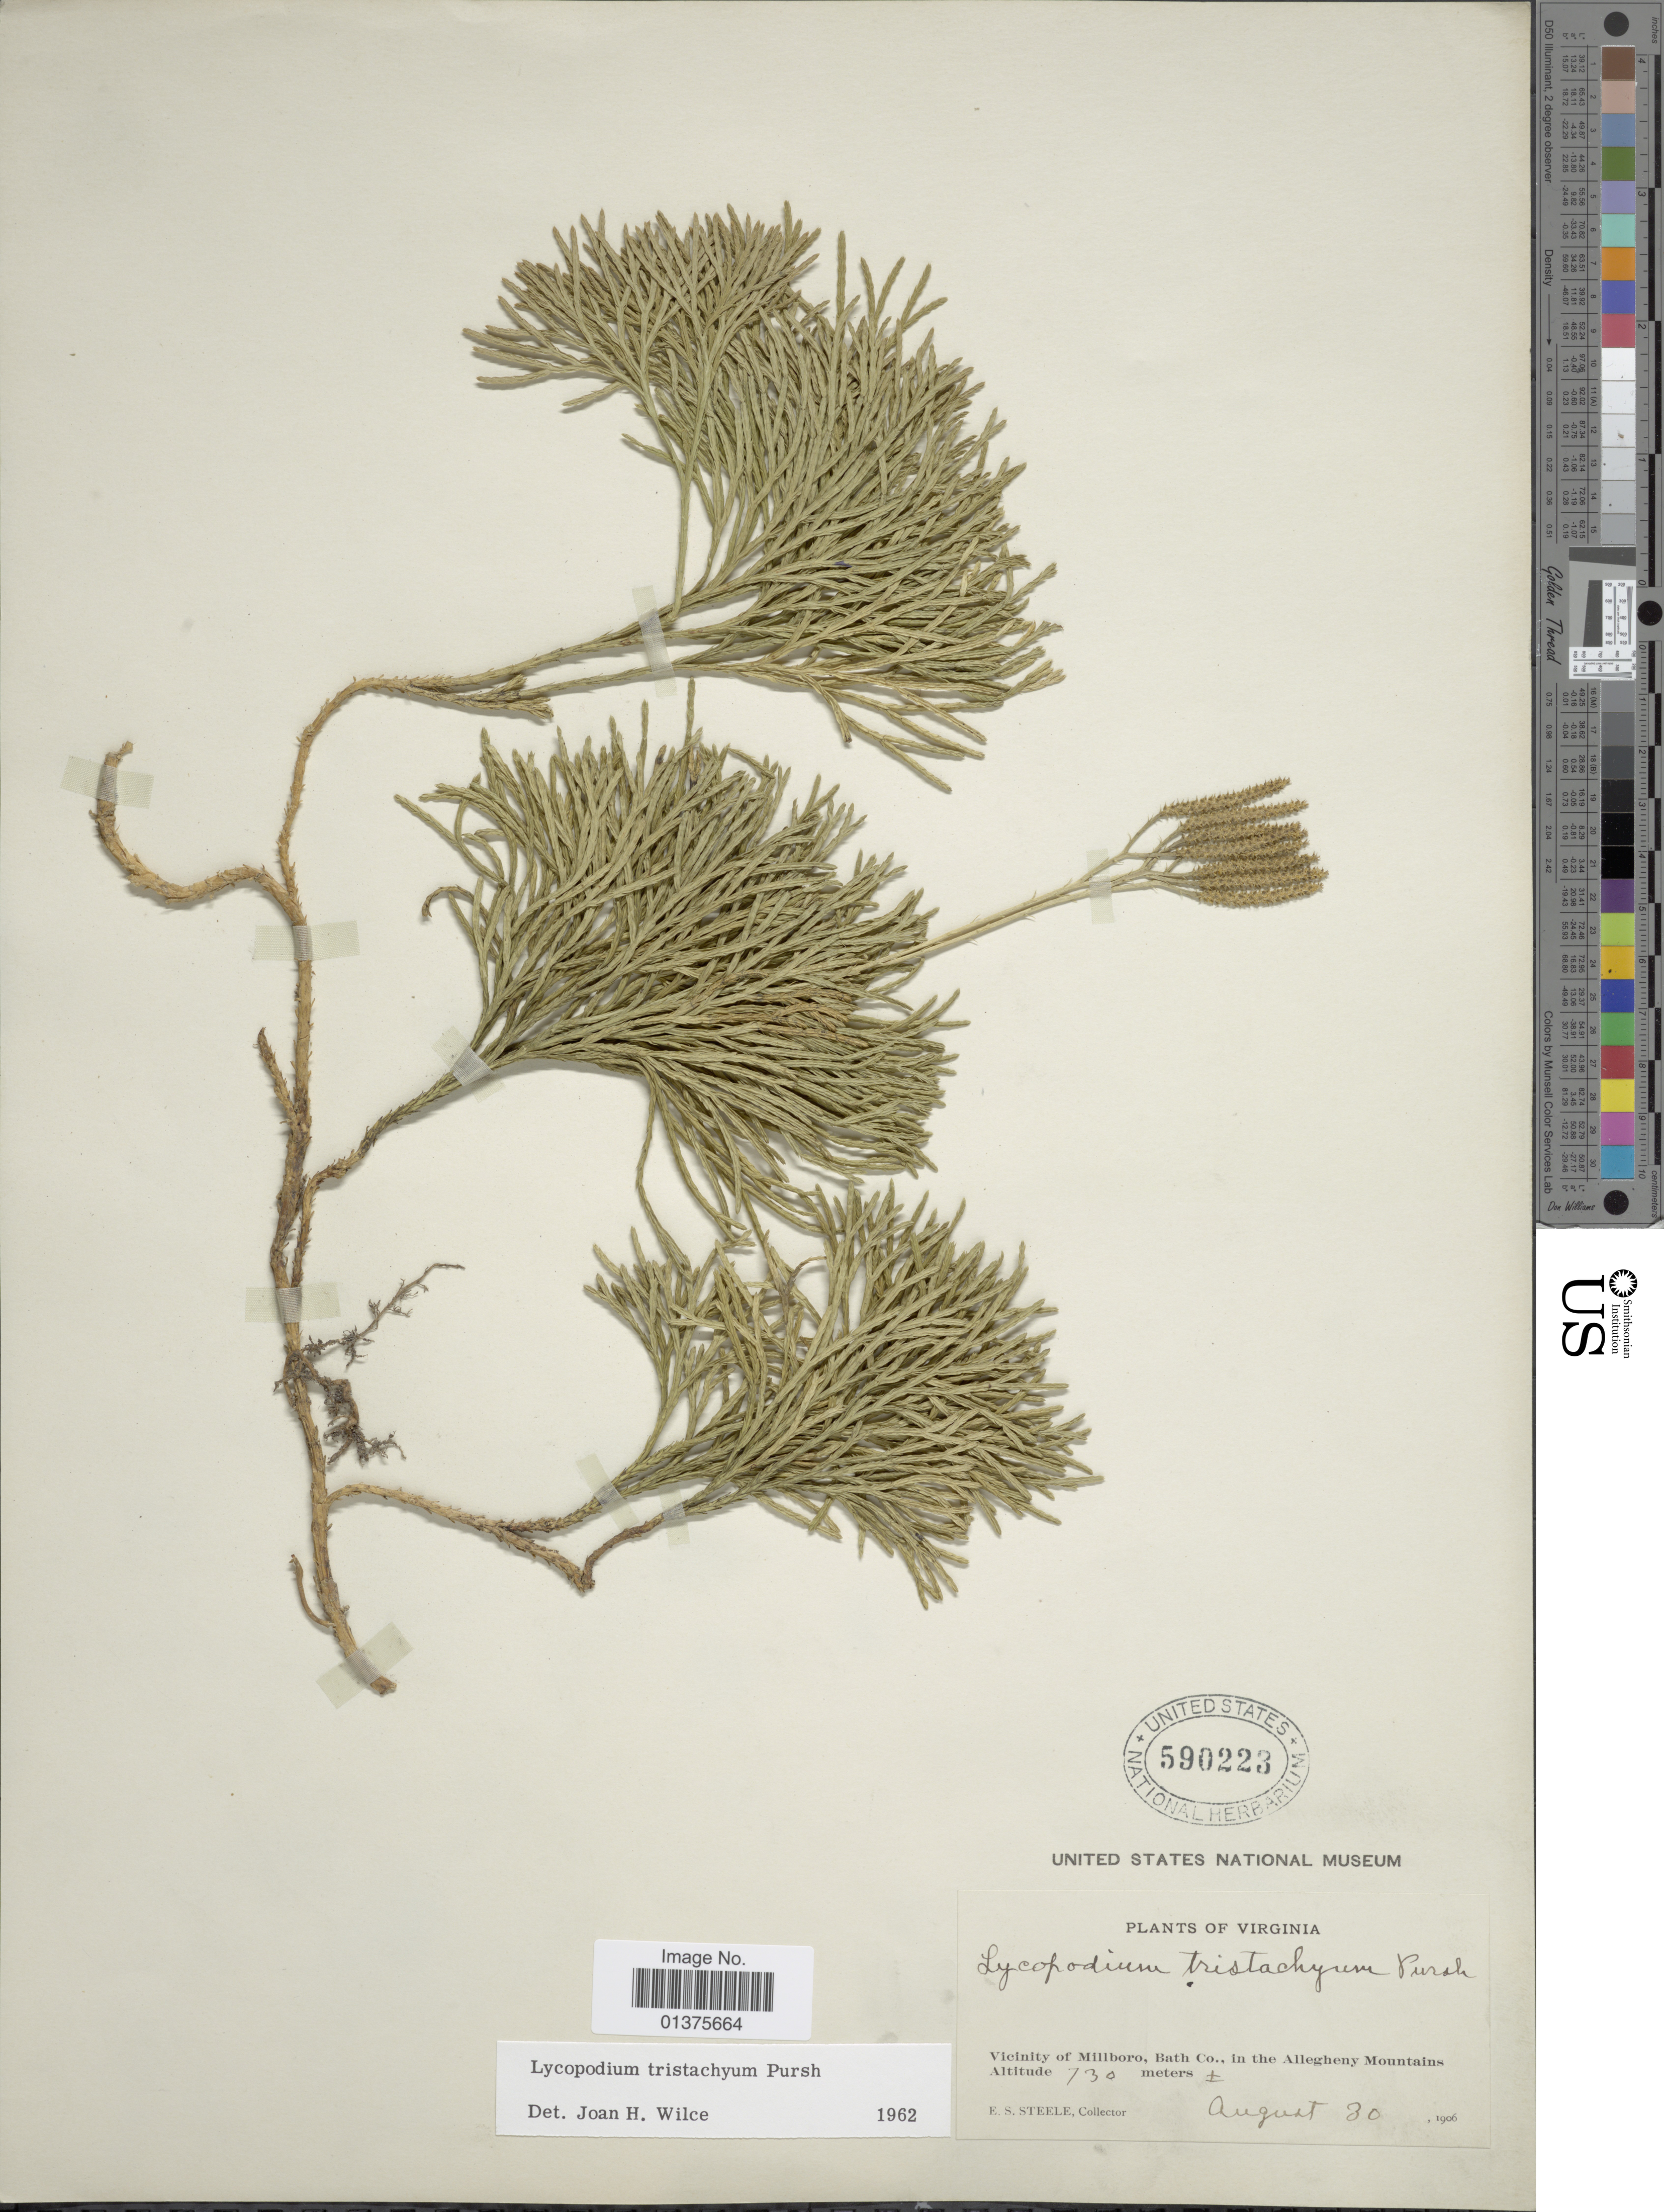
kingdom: Plantae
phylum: Tracheophyta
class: Lycopodiopsida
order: Lycopodiales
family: Lycopodiaceae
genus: Diphasiastrum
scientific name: Diphasiastrum tristachyum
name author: (Pursh) Holub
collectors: E. Steele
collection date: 1906-08-30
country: United States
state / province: Virginia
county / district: Bath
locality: Vicinity of Millboro, Batch Co., in the Allegheny Mountains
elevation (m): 730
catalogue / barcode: US 590223